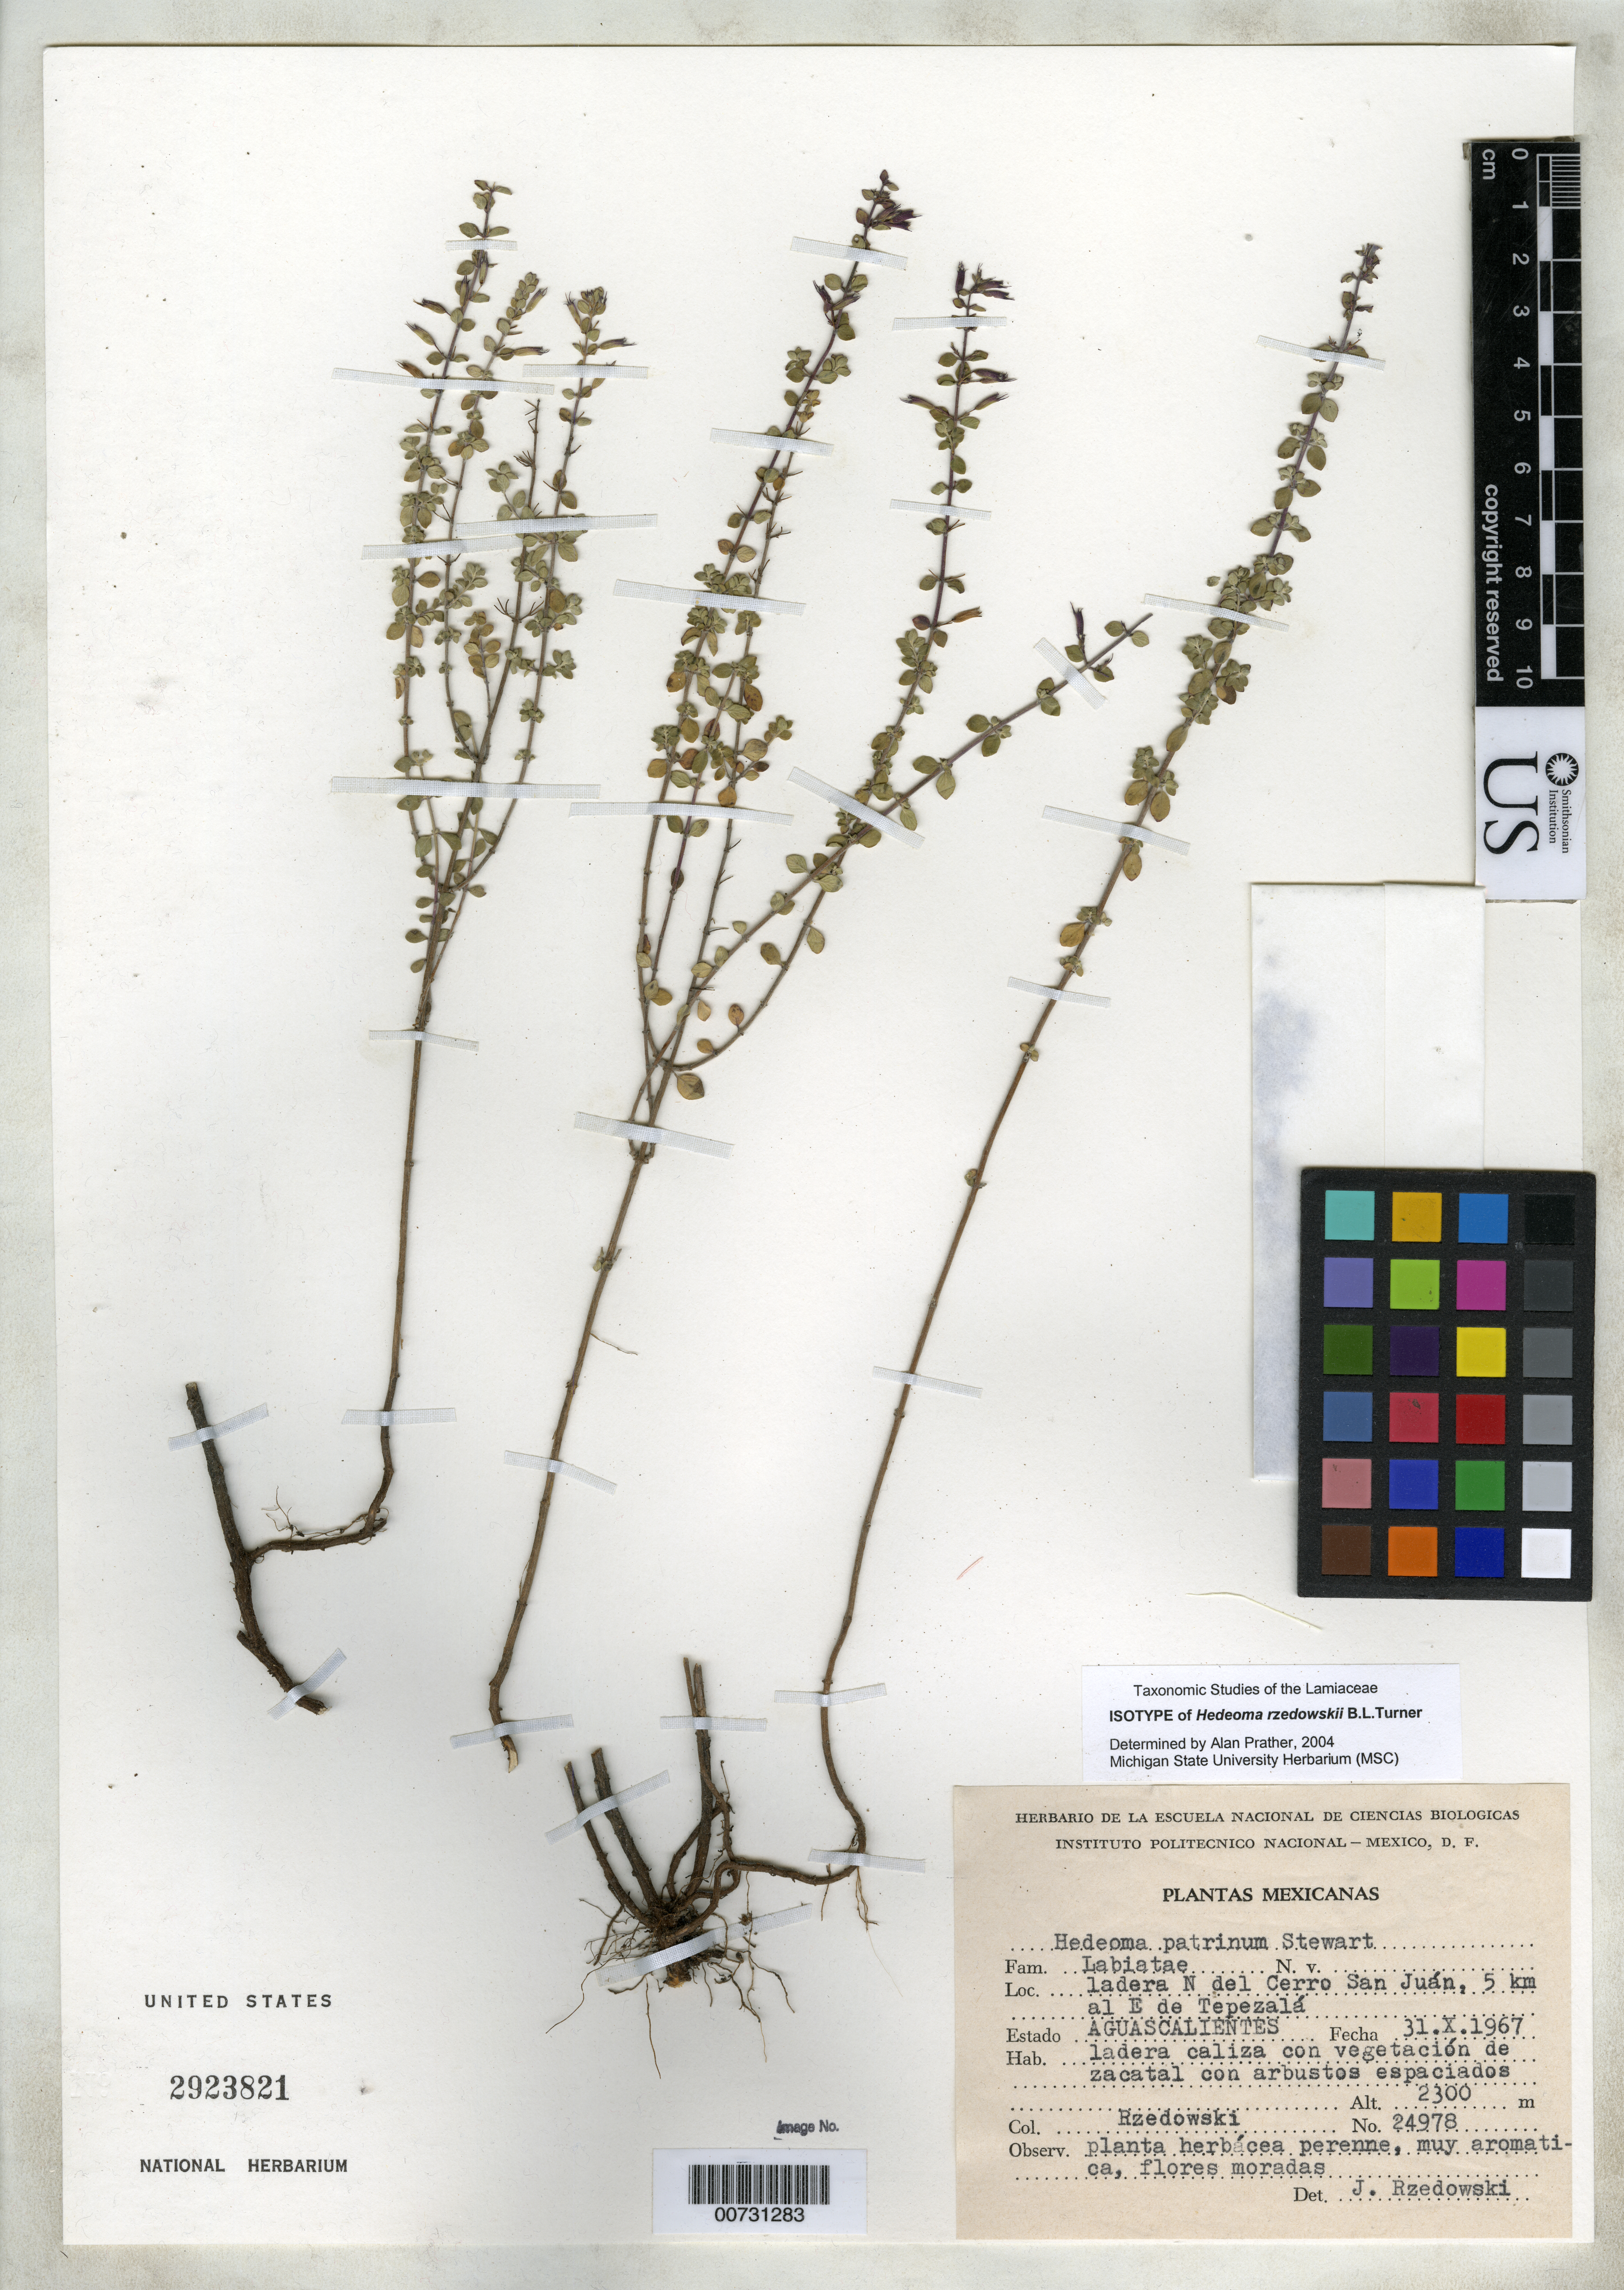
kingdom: Plantae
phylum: Tracheophyta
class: Magnoliopsida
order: Lamiales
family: Lamiaceae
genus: Hedeoma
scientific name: Hedeoma rzedowskii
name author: B.L. Turner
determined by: Prather, L. A.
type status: Isotype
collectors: J. Rzedowski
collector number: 24978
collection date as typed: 31 Oct 1967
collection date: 1967-10-31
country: Mexico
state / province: Aguascalientes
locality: Ladera N del Cerro San Juán, 5 km al E de Tepezalá.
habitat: Ladera caliza con vegetación de zacatal con arbustos espaciados.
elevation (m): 2300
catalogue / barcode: US 2923821